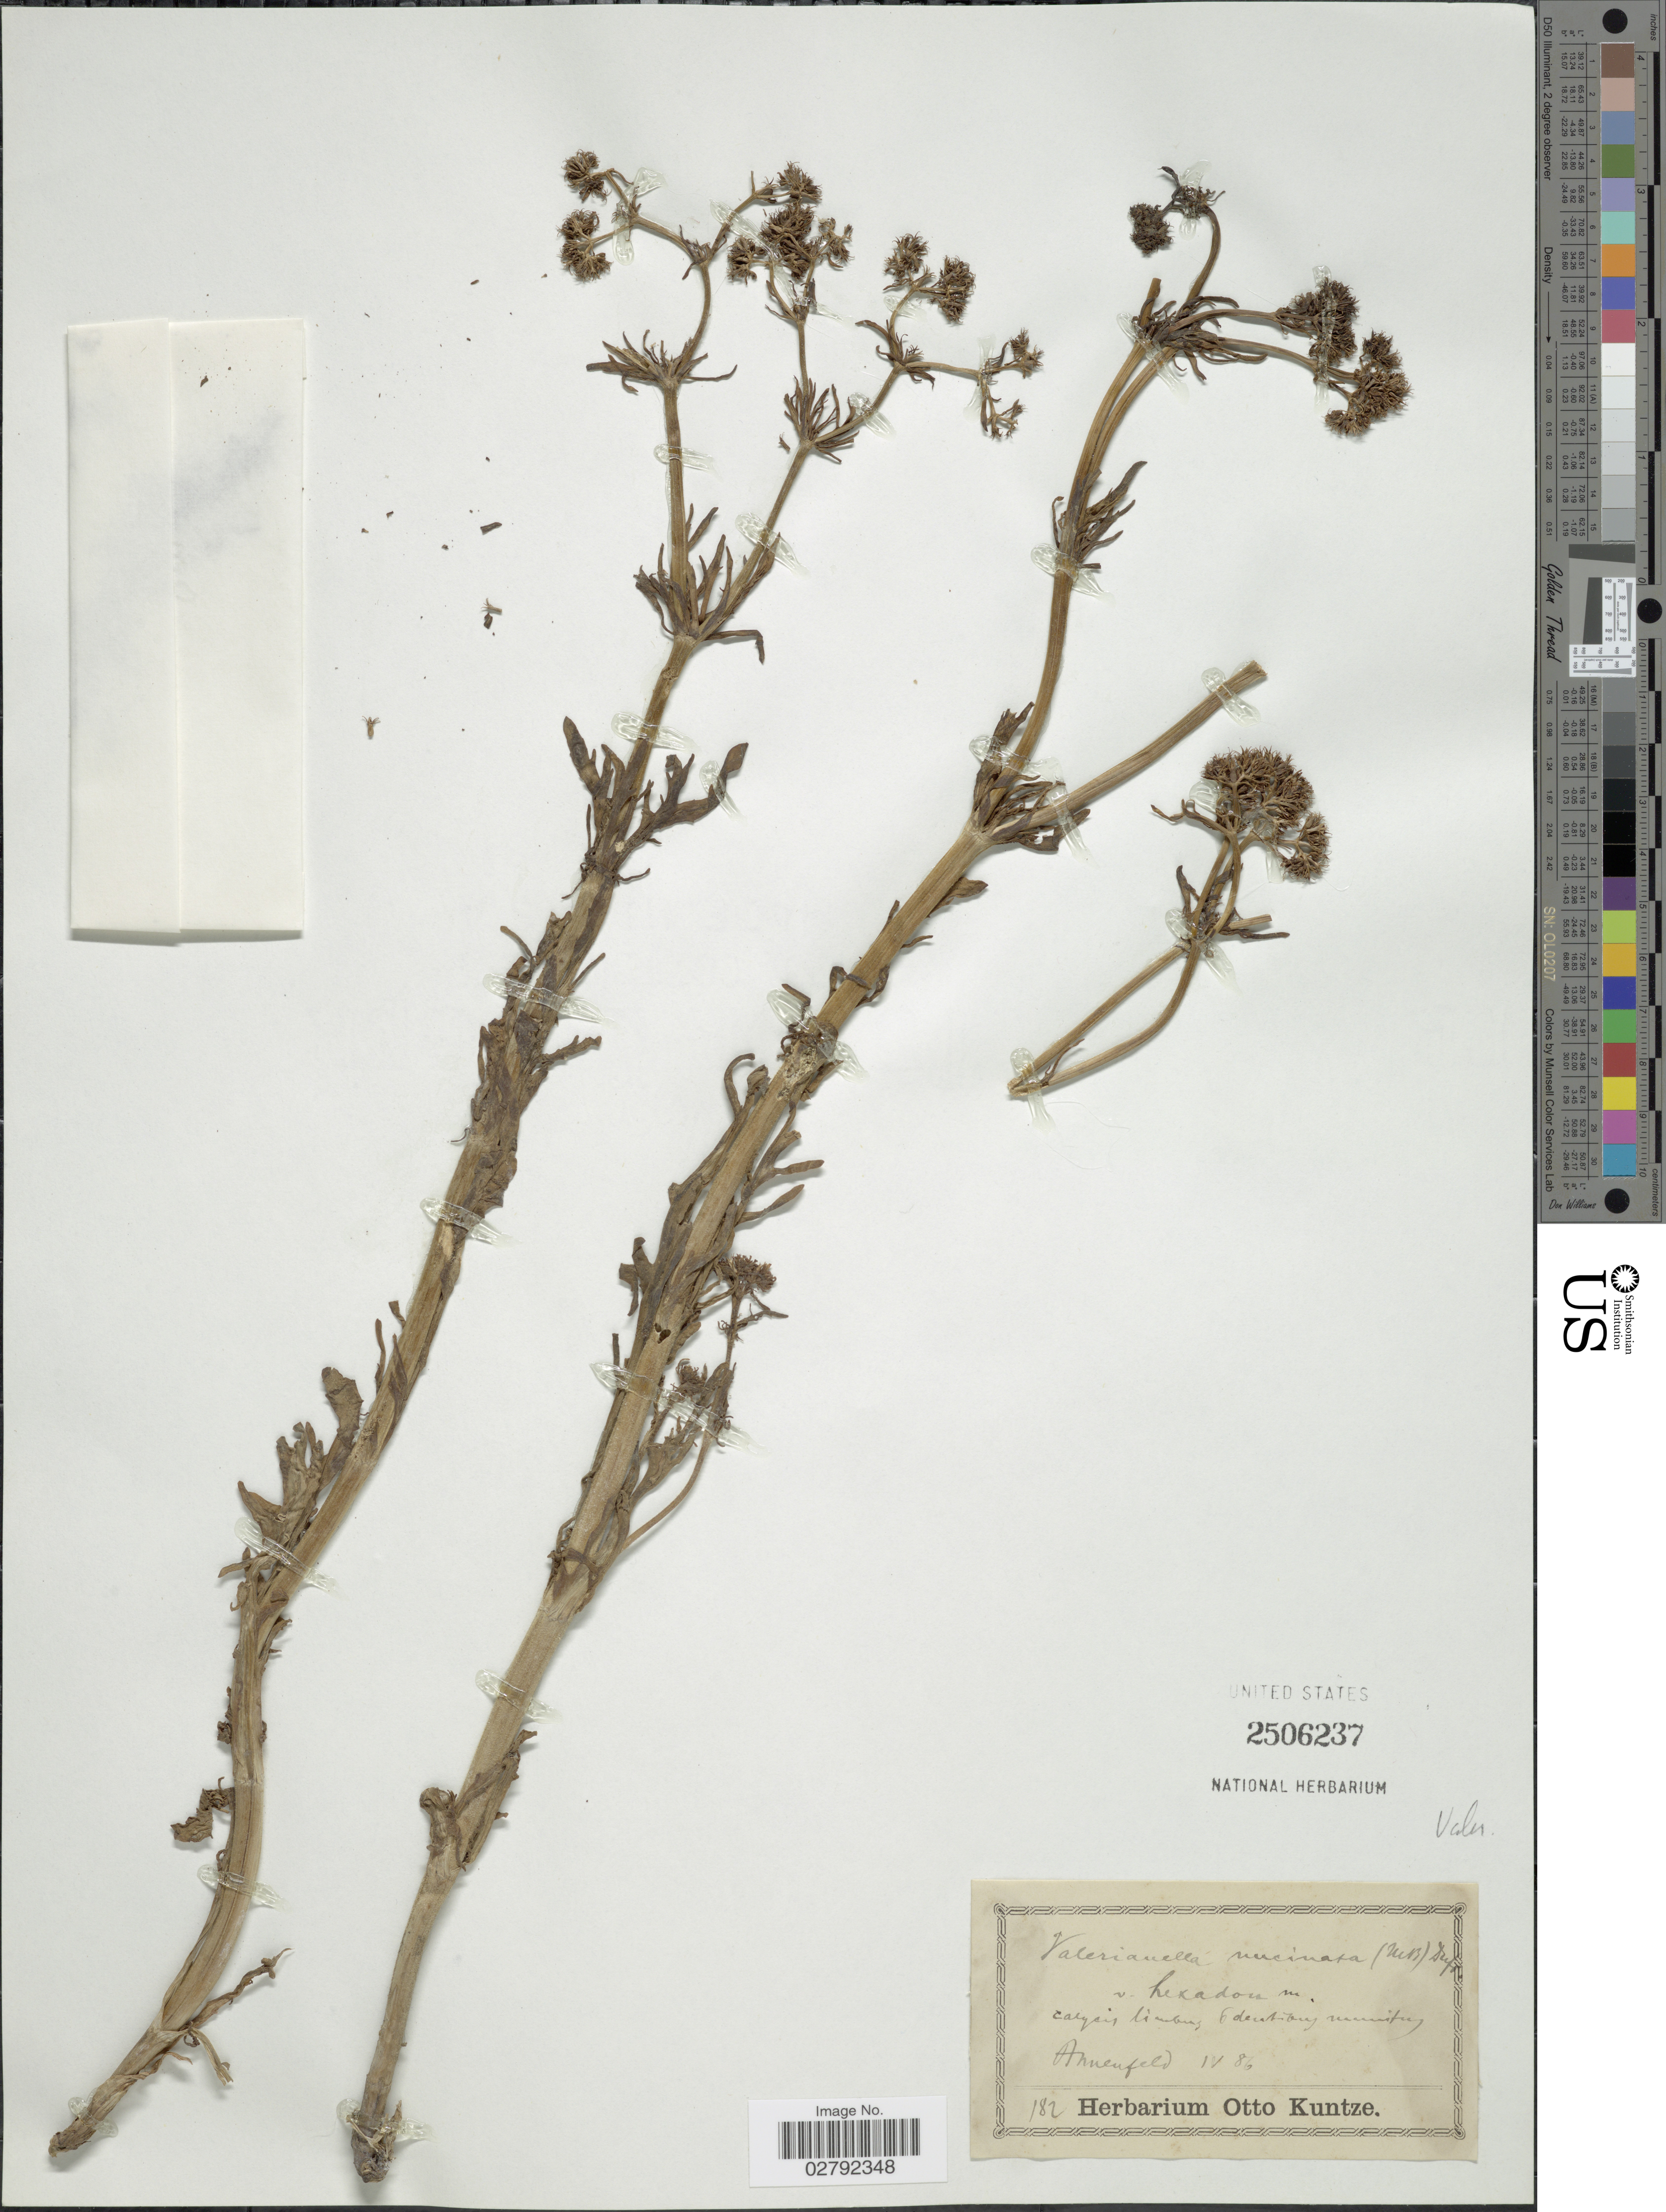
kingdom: Plantae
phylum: Tracheophyta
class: Magnoliopsida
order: Dipsacales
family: Caprifoliaceae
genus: Valerianella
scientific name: Valerianella sp.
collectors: ex herb. Otto Kuntze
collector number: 182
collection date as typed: Transcribed d/m/y: /4/86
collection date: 1886-04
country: Azerbaijan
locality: Annenfeld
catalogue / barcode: US 2506237